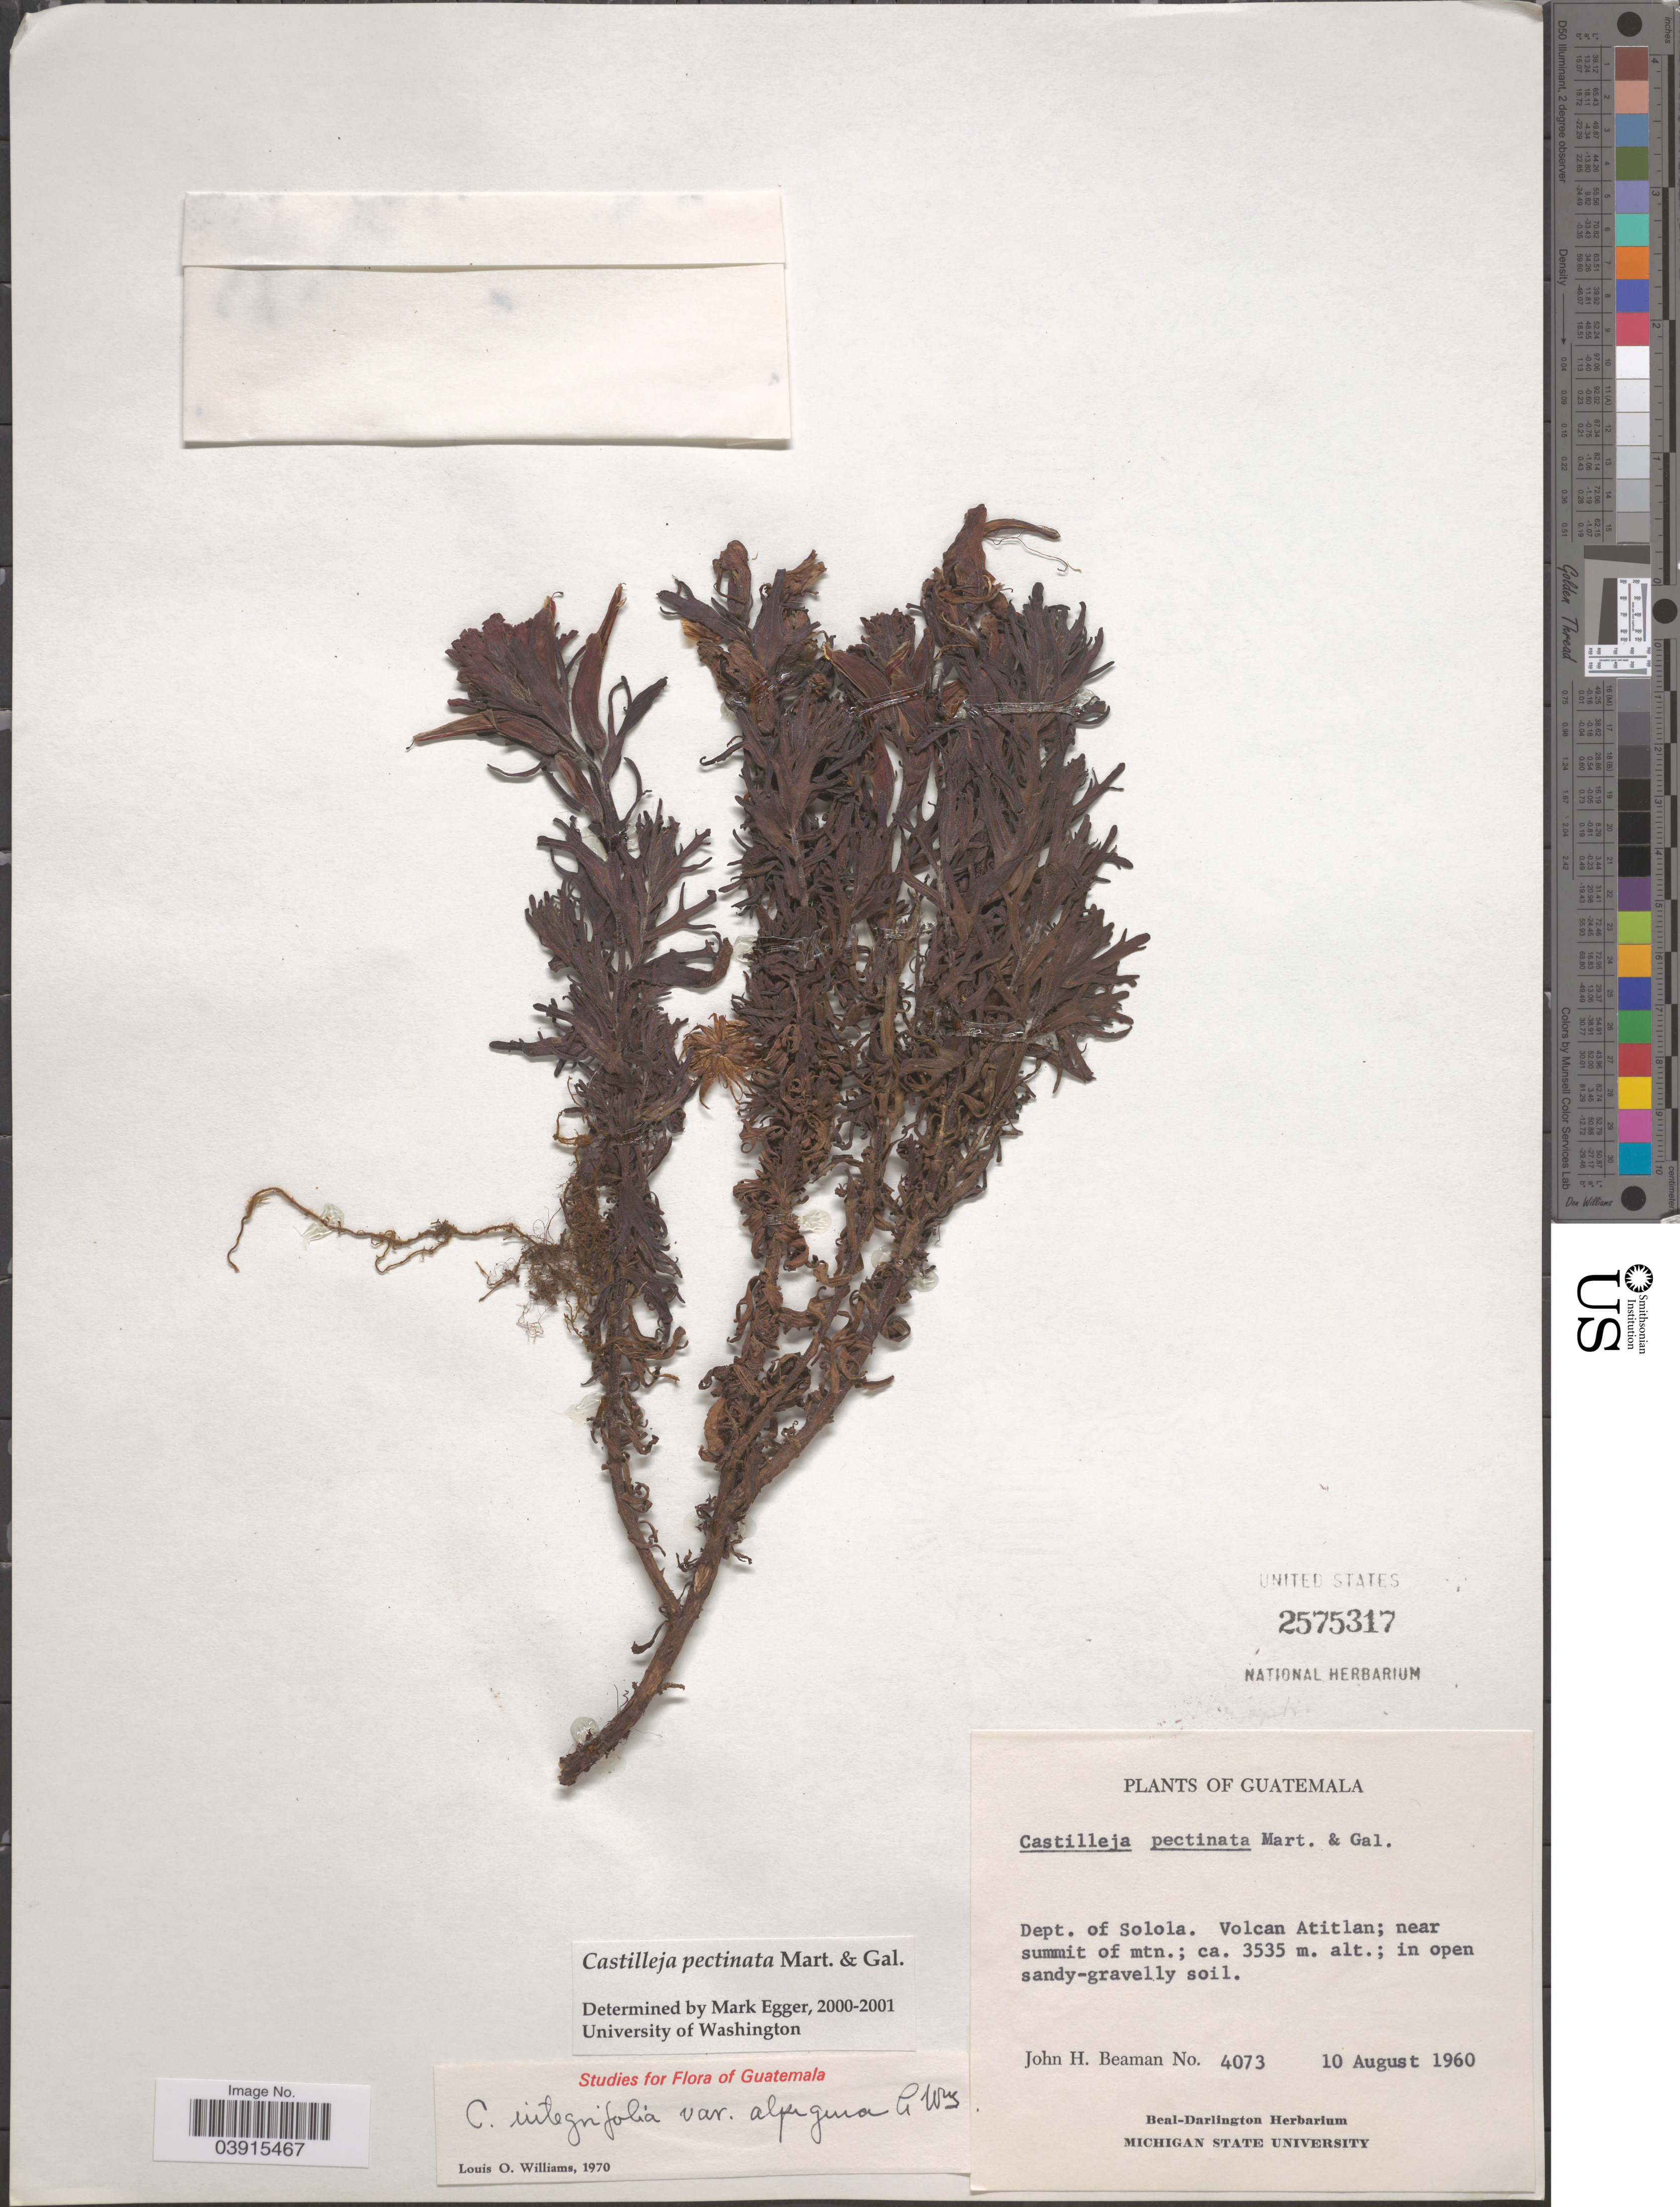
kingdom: Plantae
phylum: Tracheophyta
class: Magnoliopsida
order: Lamiales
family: Orobanchaceae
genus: Castilleja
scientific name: Castilleja pectinata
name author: M. Martens & Galeotti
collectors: J. H. Beaman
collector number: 4073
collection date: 1960-08-10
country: Guatemala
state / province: Solola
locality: Dept, of Solola. Volcan Atitlan; near summit of mtn.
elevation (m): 3535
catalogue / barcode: US 2575317